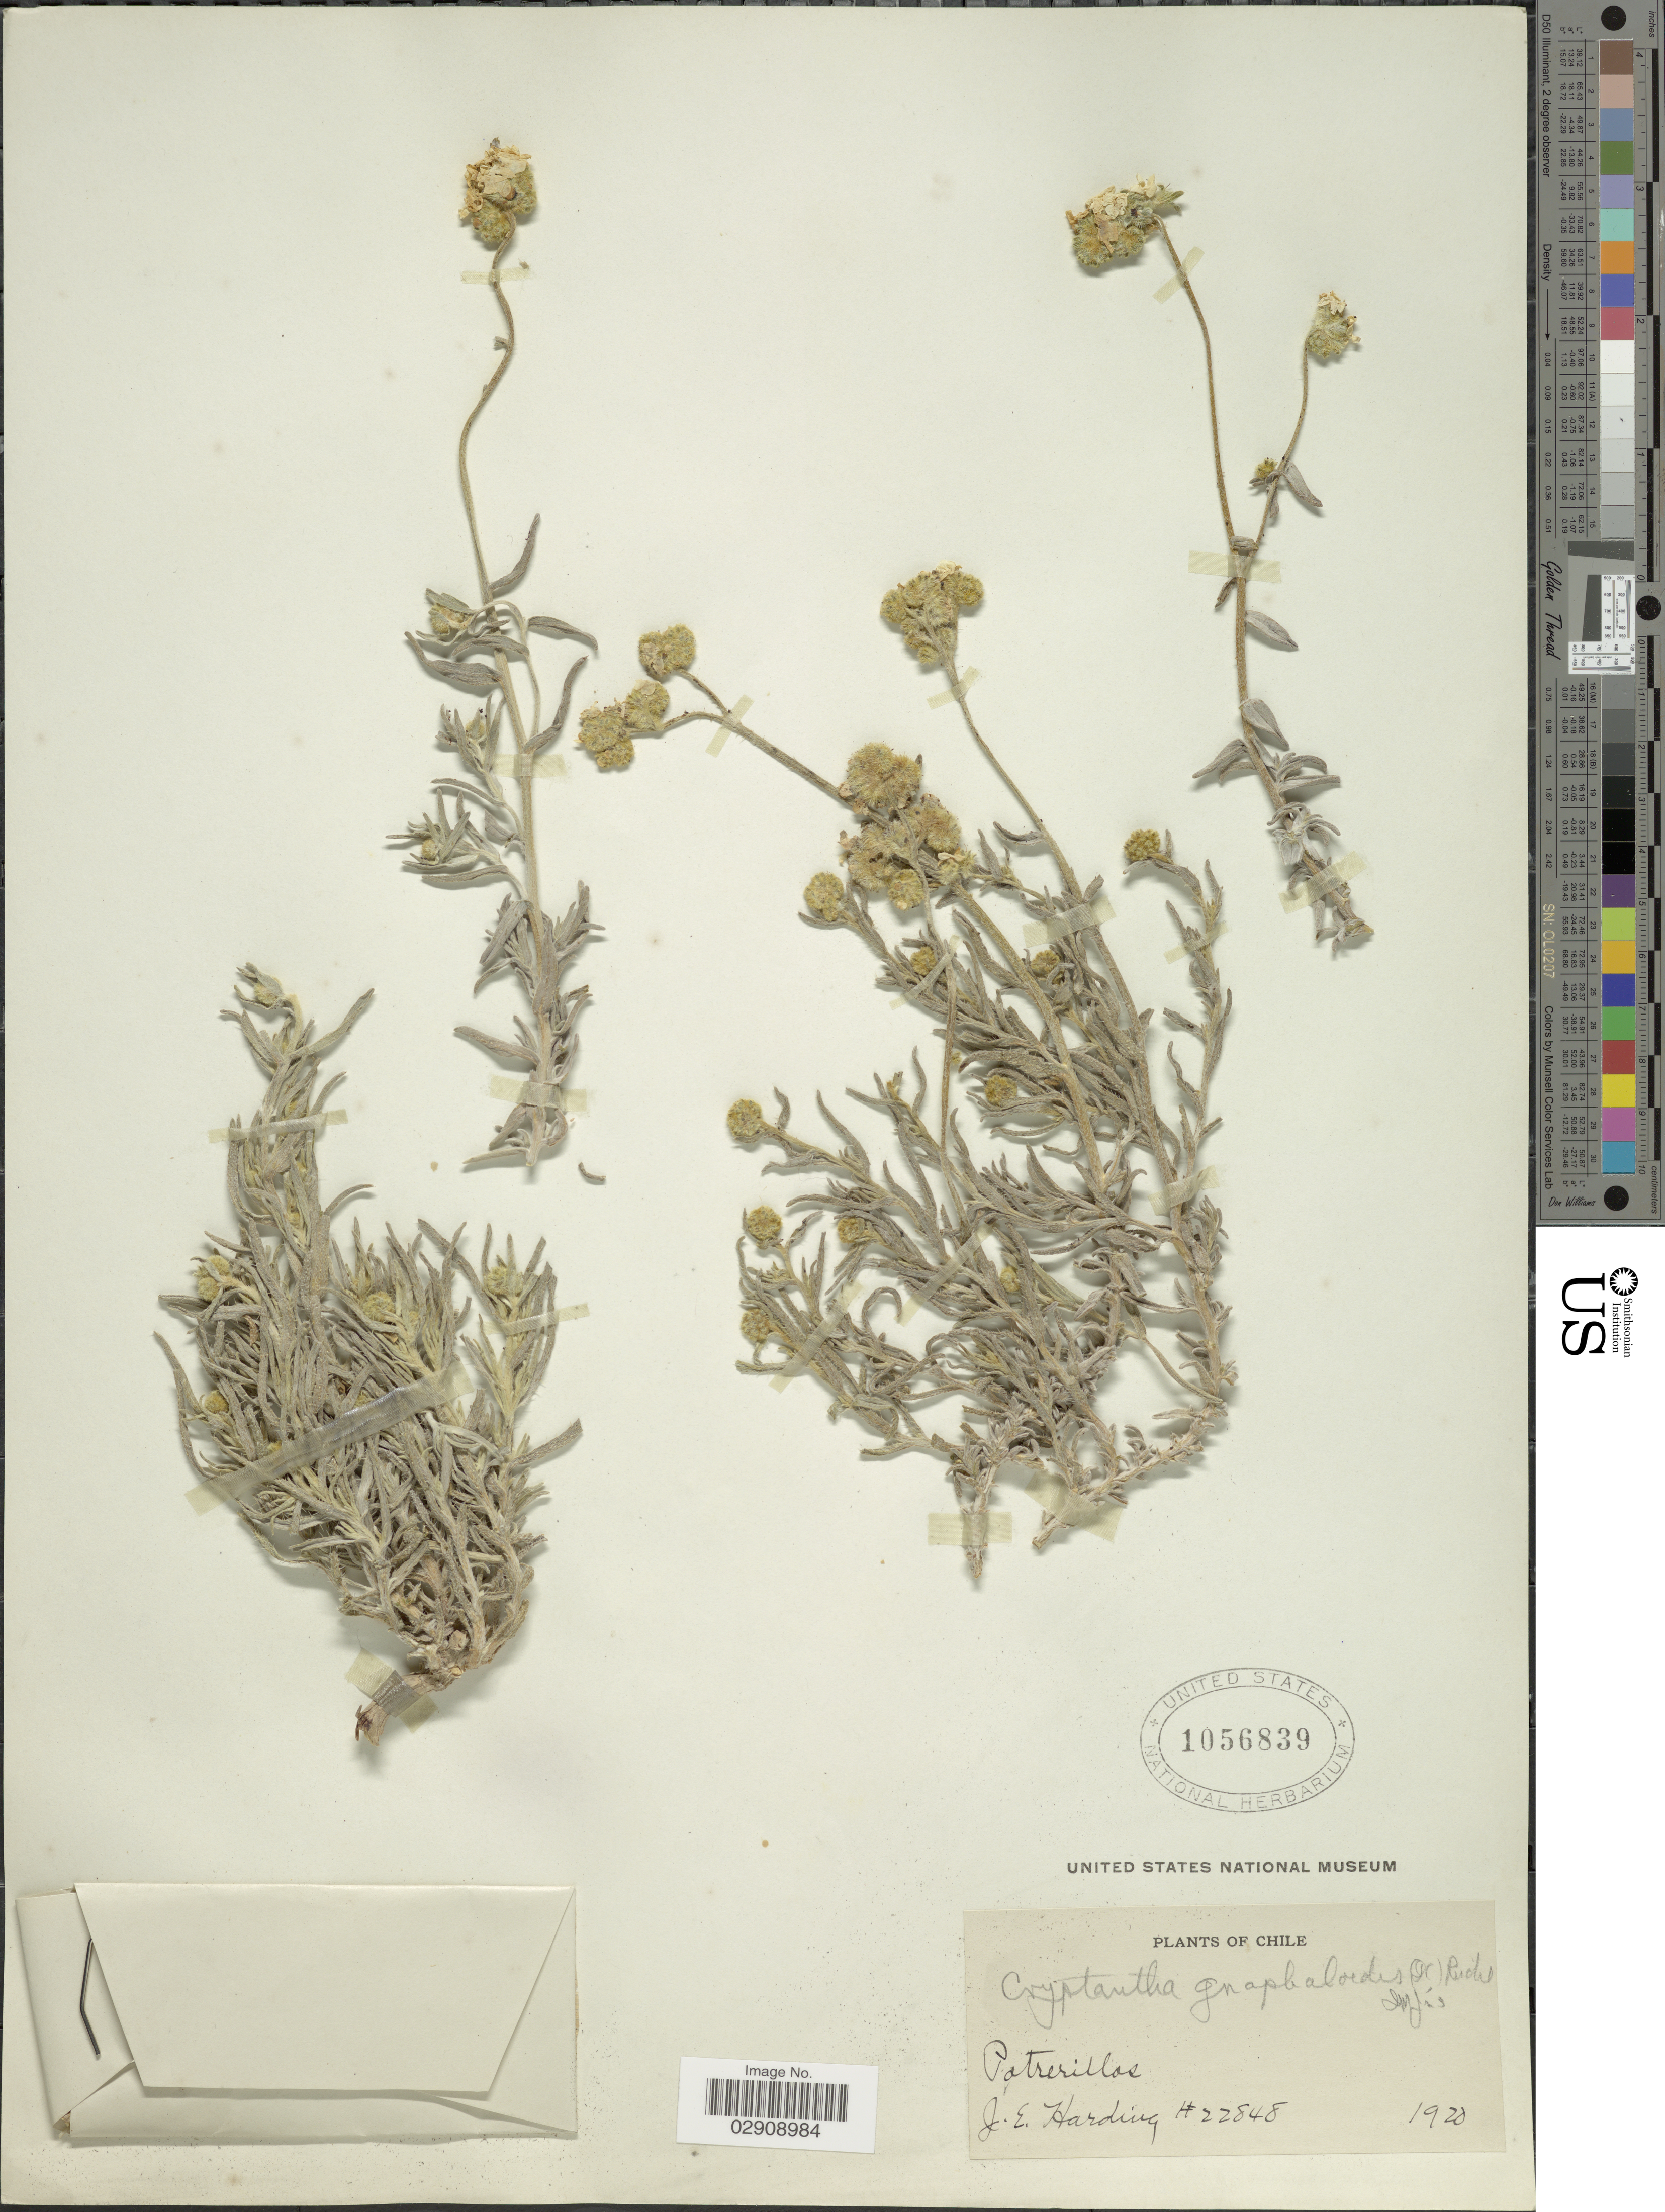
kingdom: Plantae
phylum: Tracheophyta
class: Magnoliopsida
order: Boraginales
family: Boraginaceae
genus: Cryptantha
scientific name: Cryptantha gnaphalioides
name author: (Phil.) Reiche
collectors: J. Harding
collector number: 22848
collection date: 1920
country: Chile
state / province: Atacama (III)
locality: Potrerillos. Chile.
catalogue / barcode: US 1056839